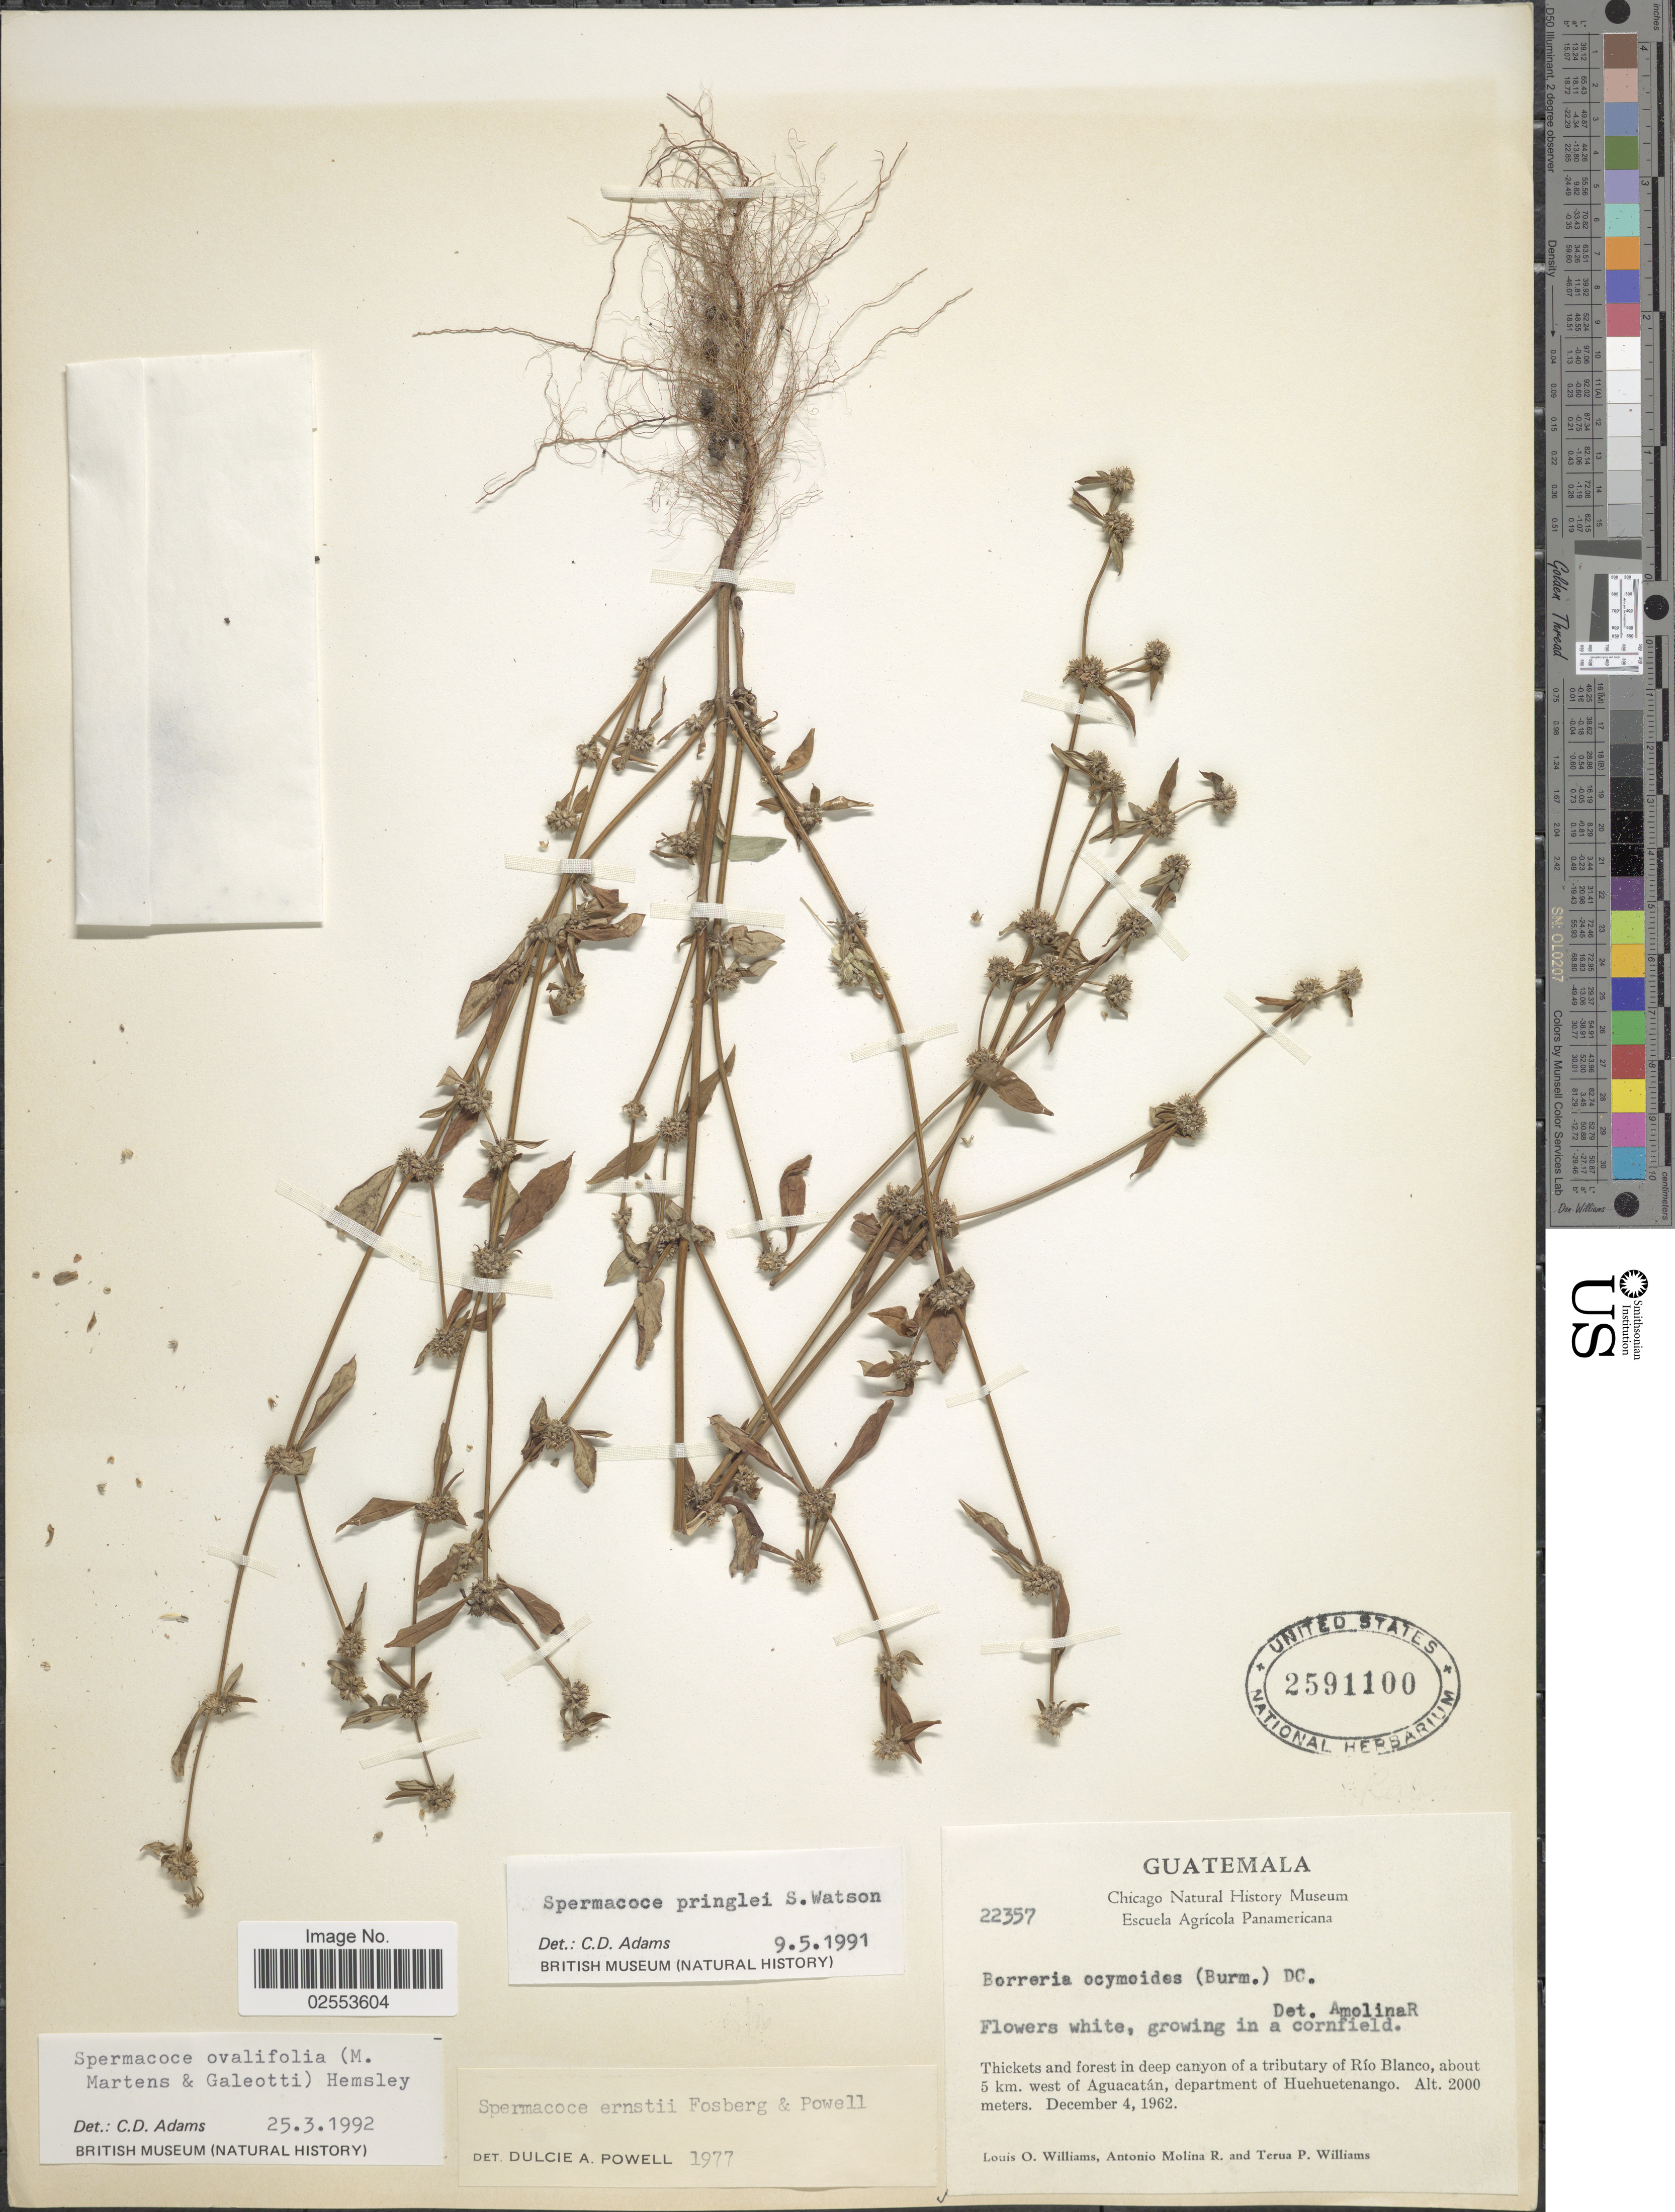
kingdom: Plantae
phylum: Tracheophyta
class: Magnoliopsida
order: Gentianales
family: Rubiaceae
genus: Spermacoce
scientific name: Spermacoce ovalifolia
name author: (M. Martens & Galeotti) Hemsl.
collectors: L. O. Williams, A. Molina R. & T. P. Williams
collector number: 22357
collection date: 1962-12-04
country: Guatemala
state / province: Huehuetenango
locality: In deep canyon of a tributary of Río Blanco, about 5 km. west of Aguacatán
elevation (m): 2000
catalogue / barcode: US 2591100